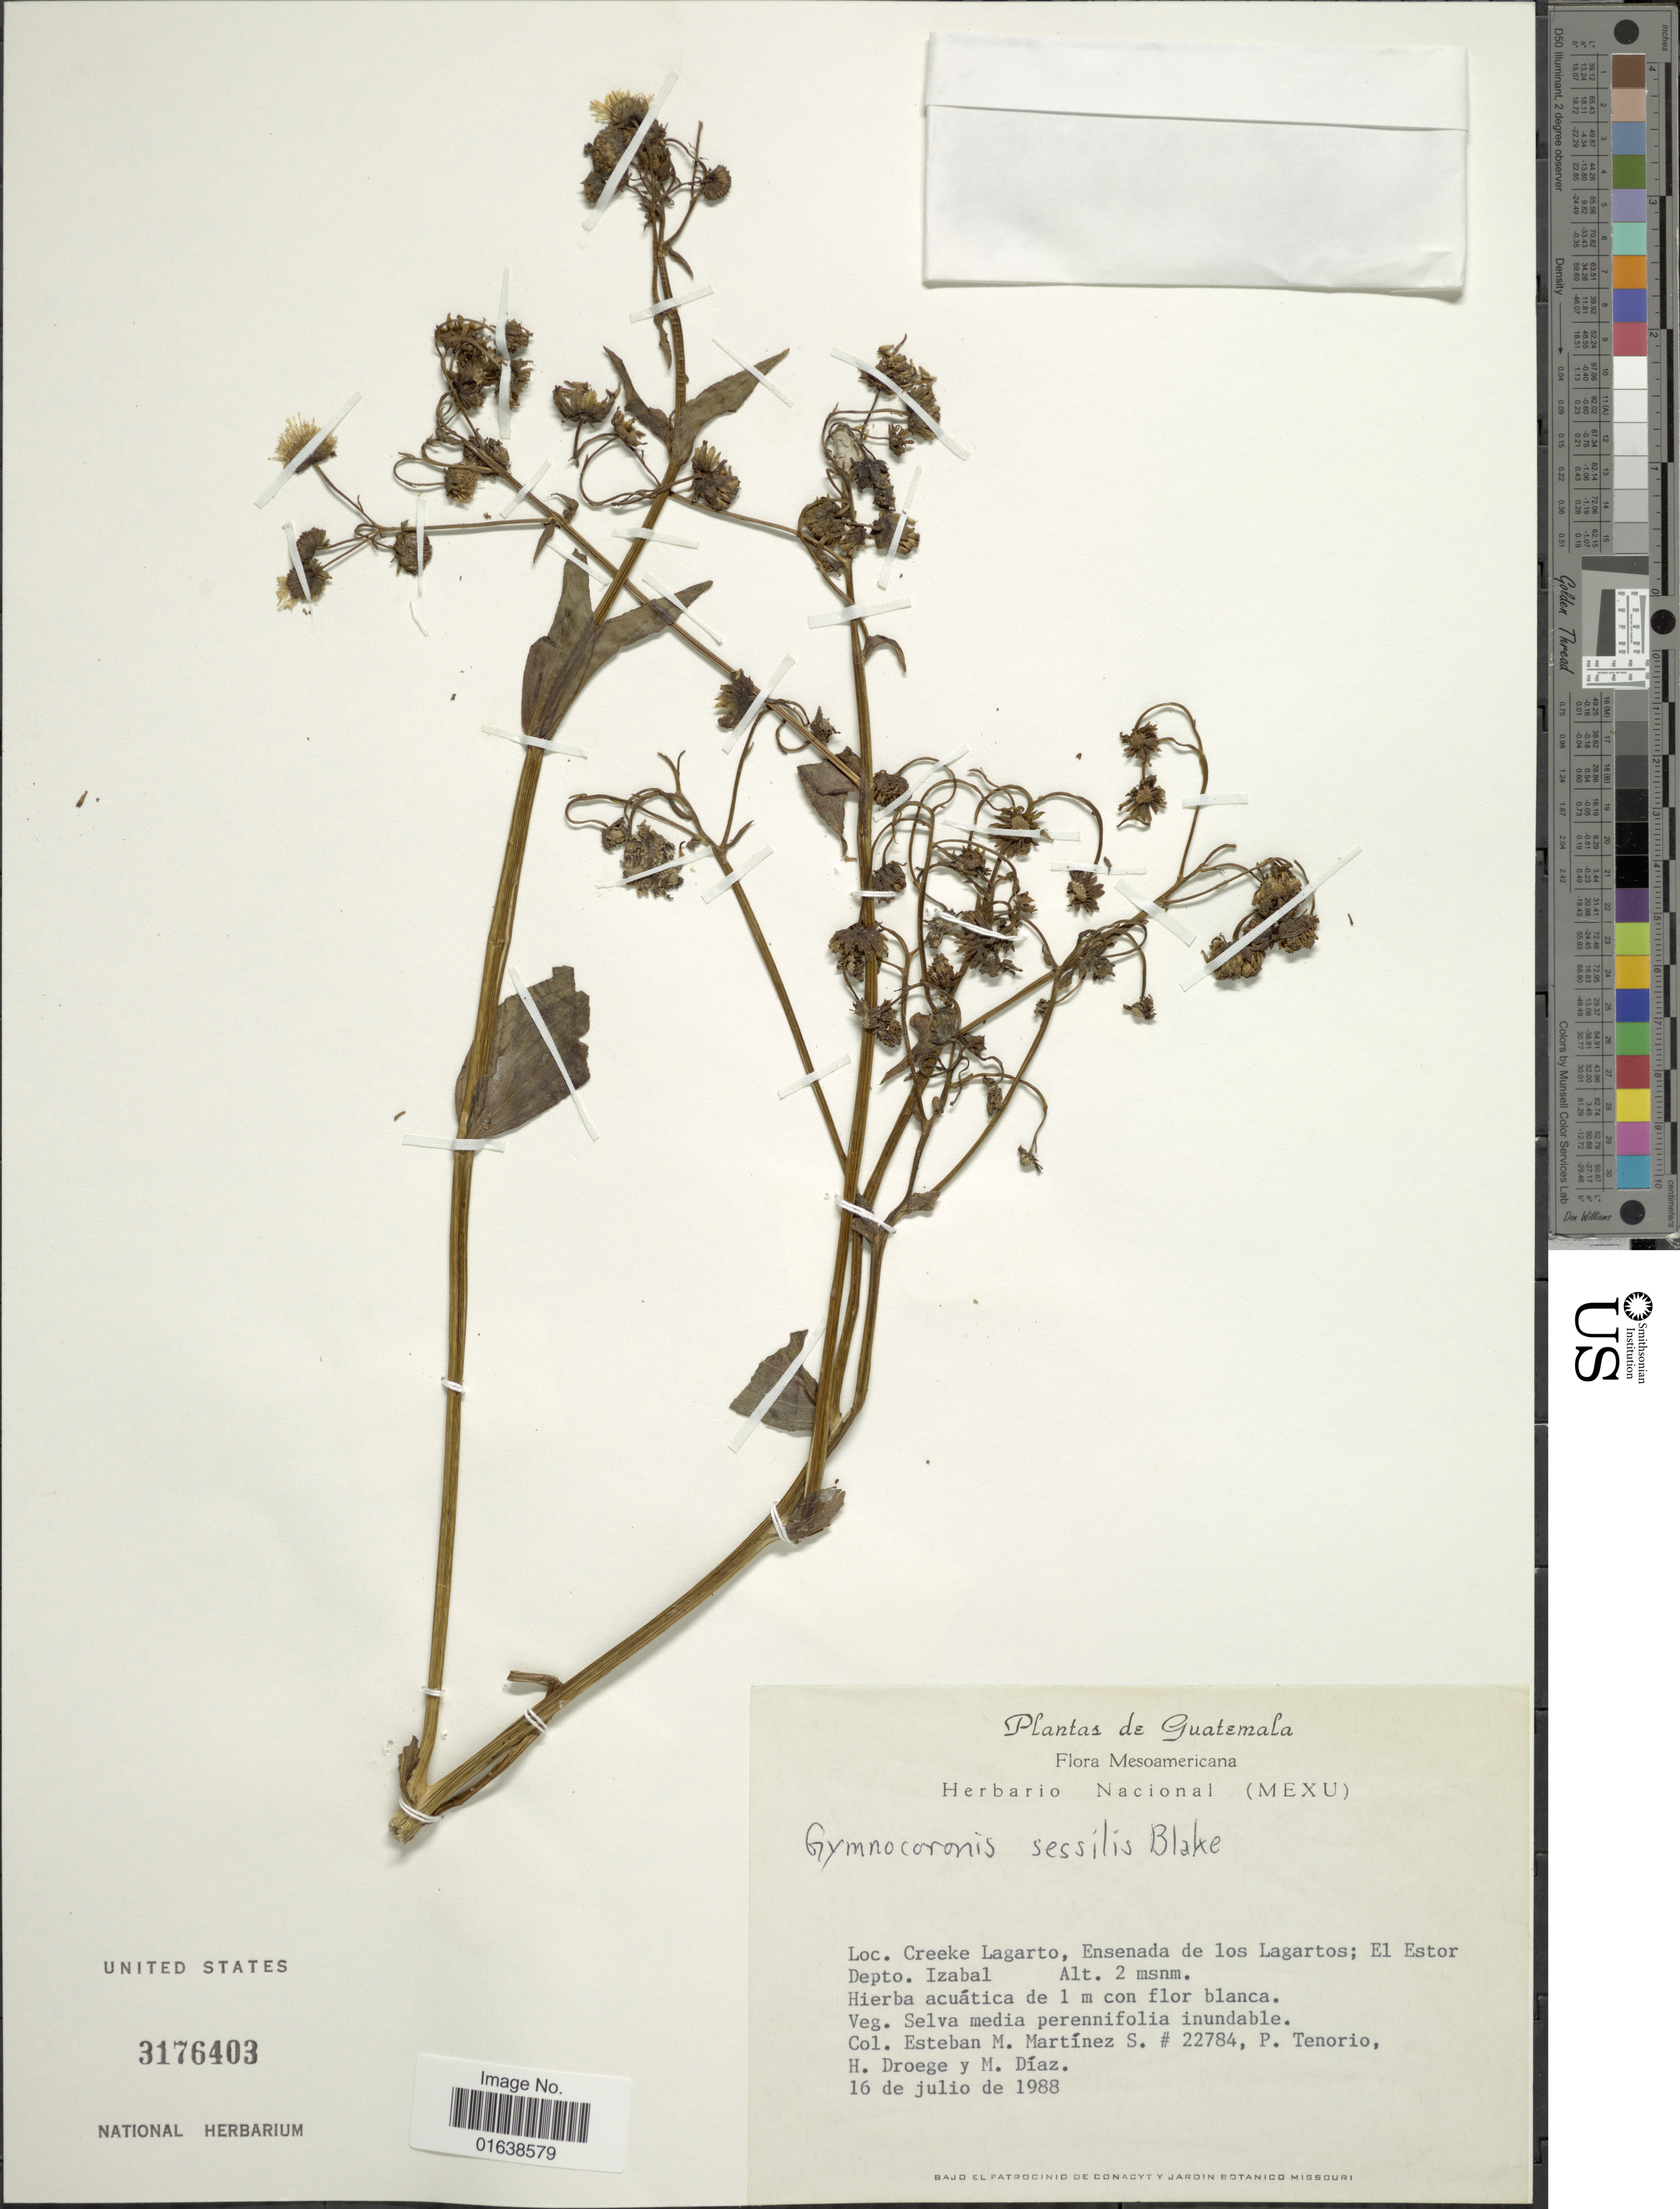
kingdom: Plantae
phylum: Tracheophyta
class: Magnoliopsida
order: Asterales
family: Asteraceae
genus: Gymnocoronis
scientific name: Gymnocoronis sessilis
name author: S.F. Blake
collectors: E. M. Martínez S., Tenorio, P., H. Droege & M. Díaz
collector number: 22784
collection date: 1988-07-16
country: Guatemala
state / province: Izabal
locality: Creeke Lagarto, Ensenada de los Lagartos; El Estor. Depto. Izabal.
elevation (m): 2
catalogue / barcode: US 3176403